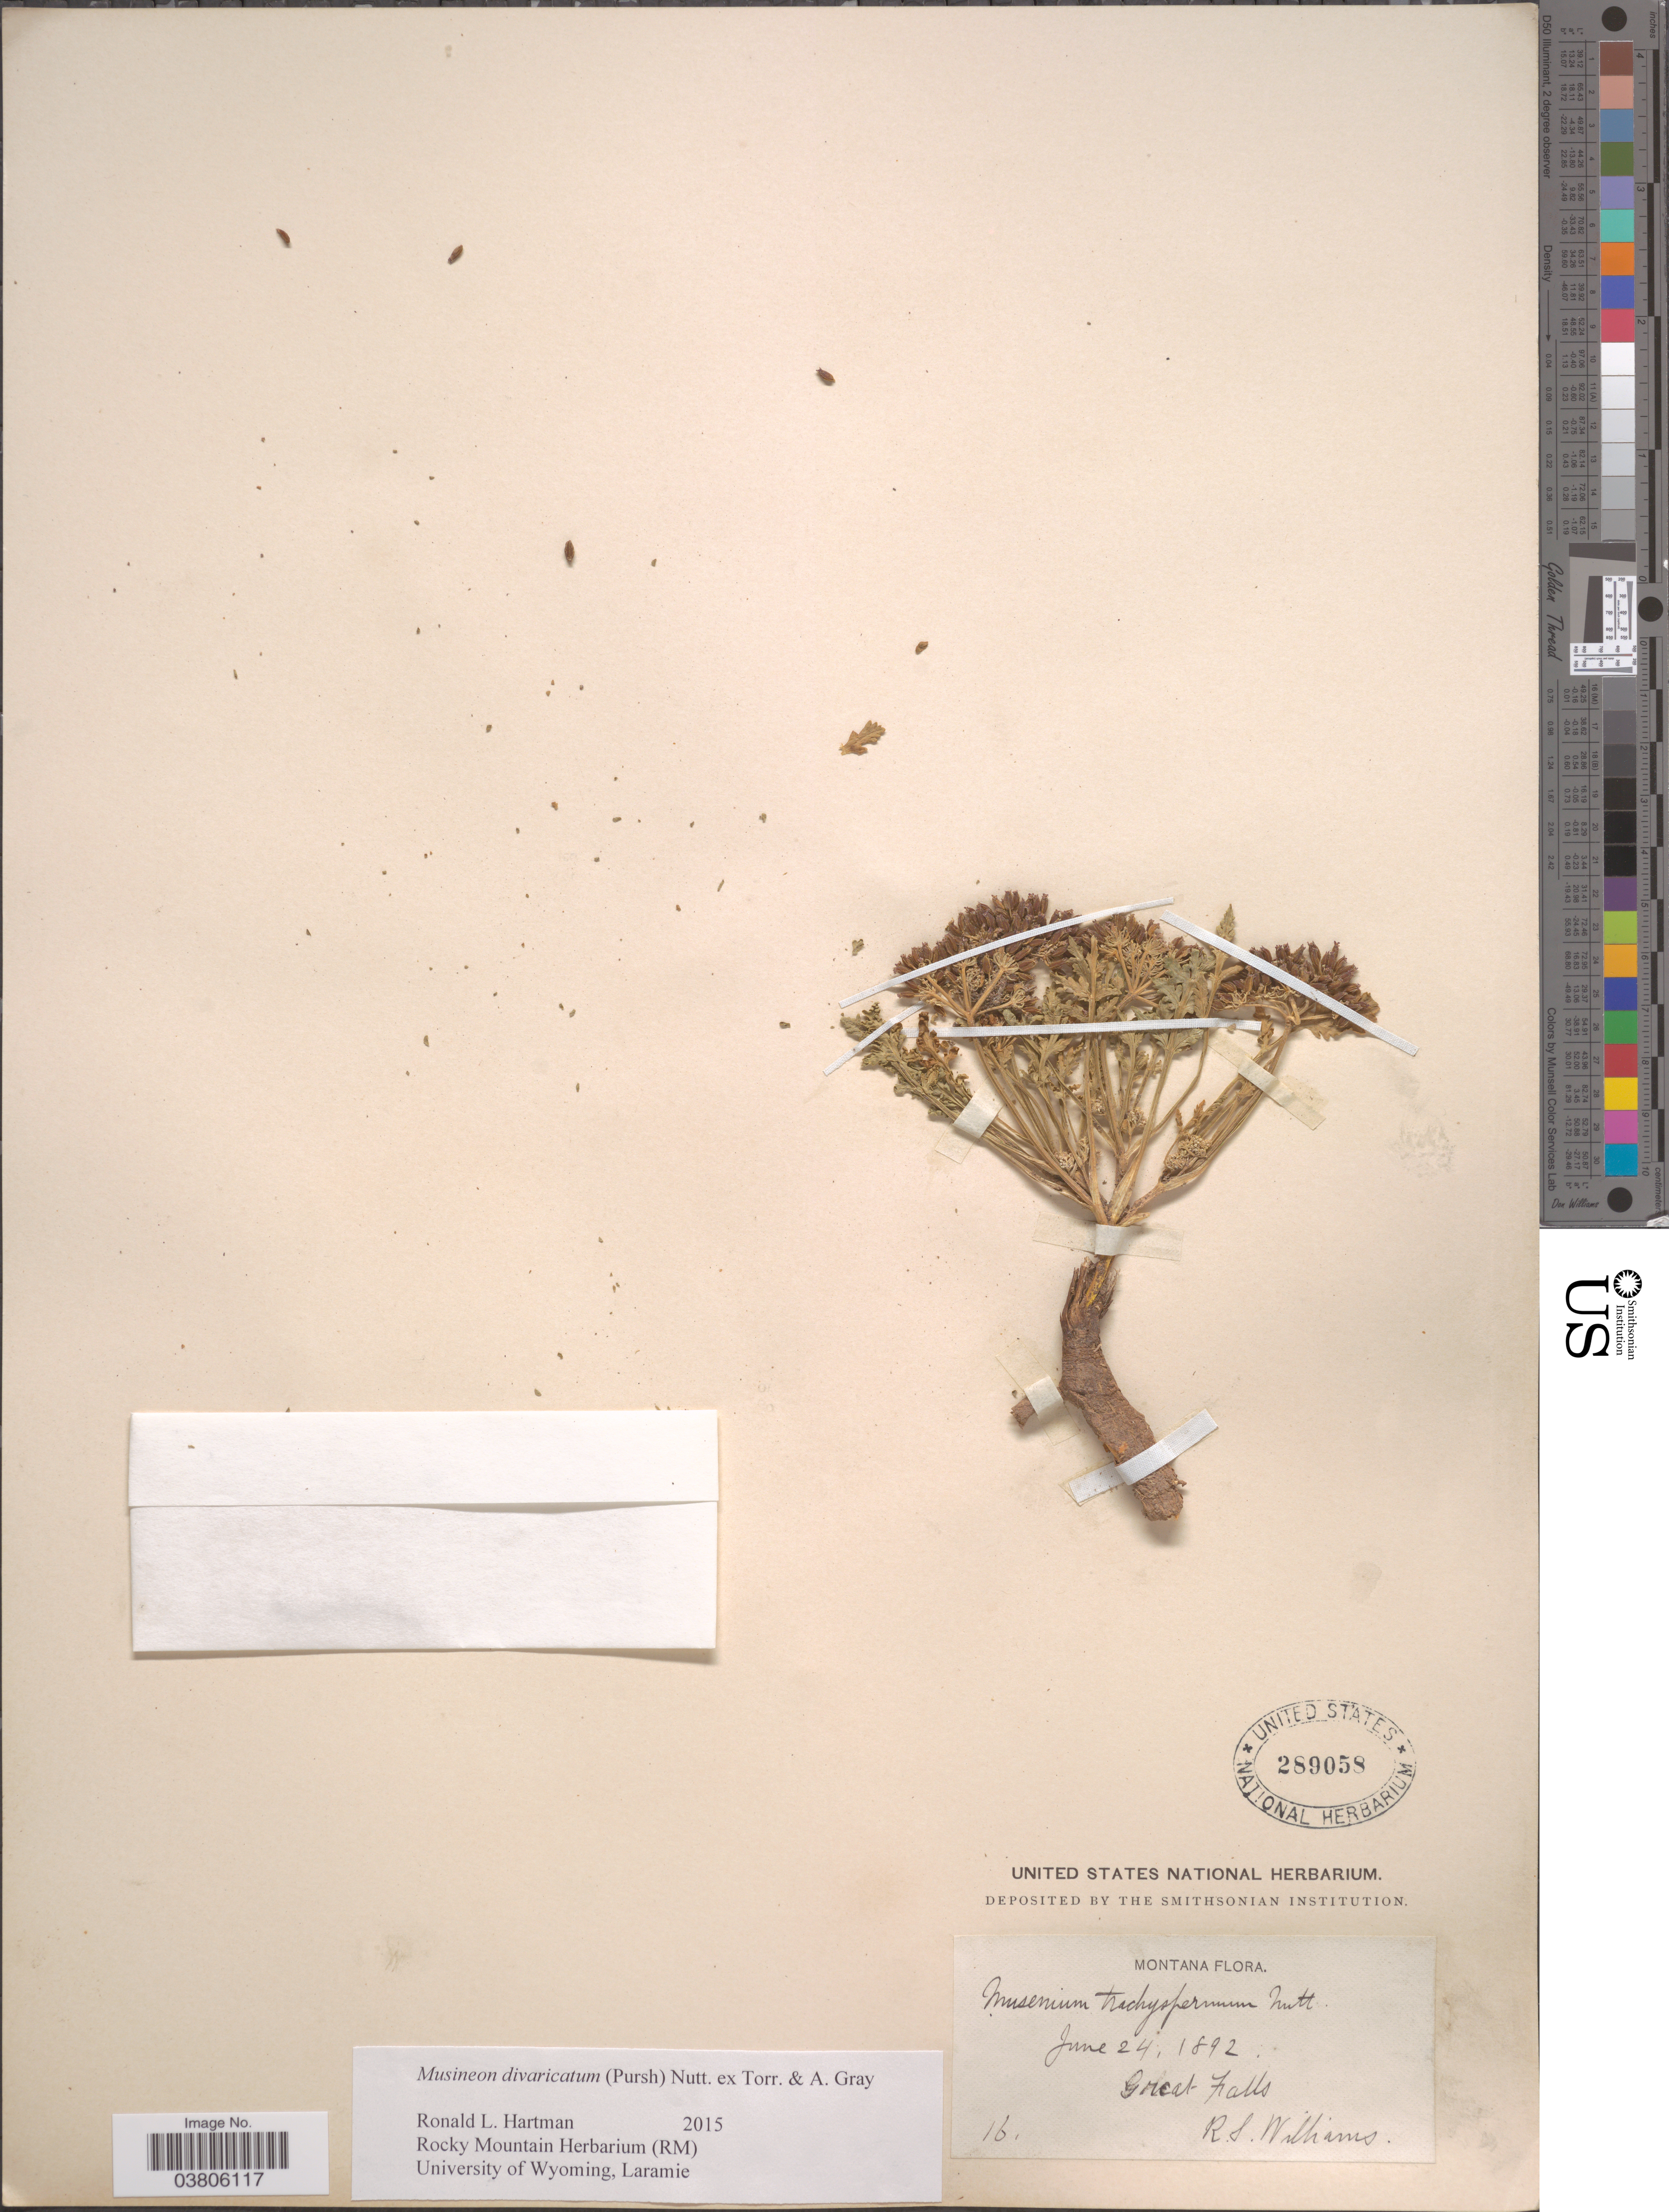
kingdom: Plantae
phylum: Tracheophyta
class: Magnoliopsida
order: Apiales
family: Apiaceae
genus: Musineon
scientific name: Musineon divaricatum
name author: (Pursh) Nutt.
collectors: R. S. Williams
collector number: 16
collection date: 1892-06-24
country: United States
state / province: Montana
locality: Great Falls.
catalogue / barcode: US 289058